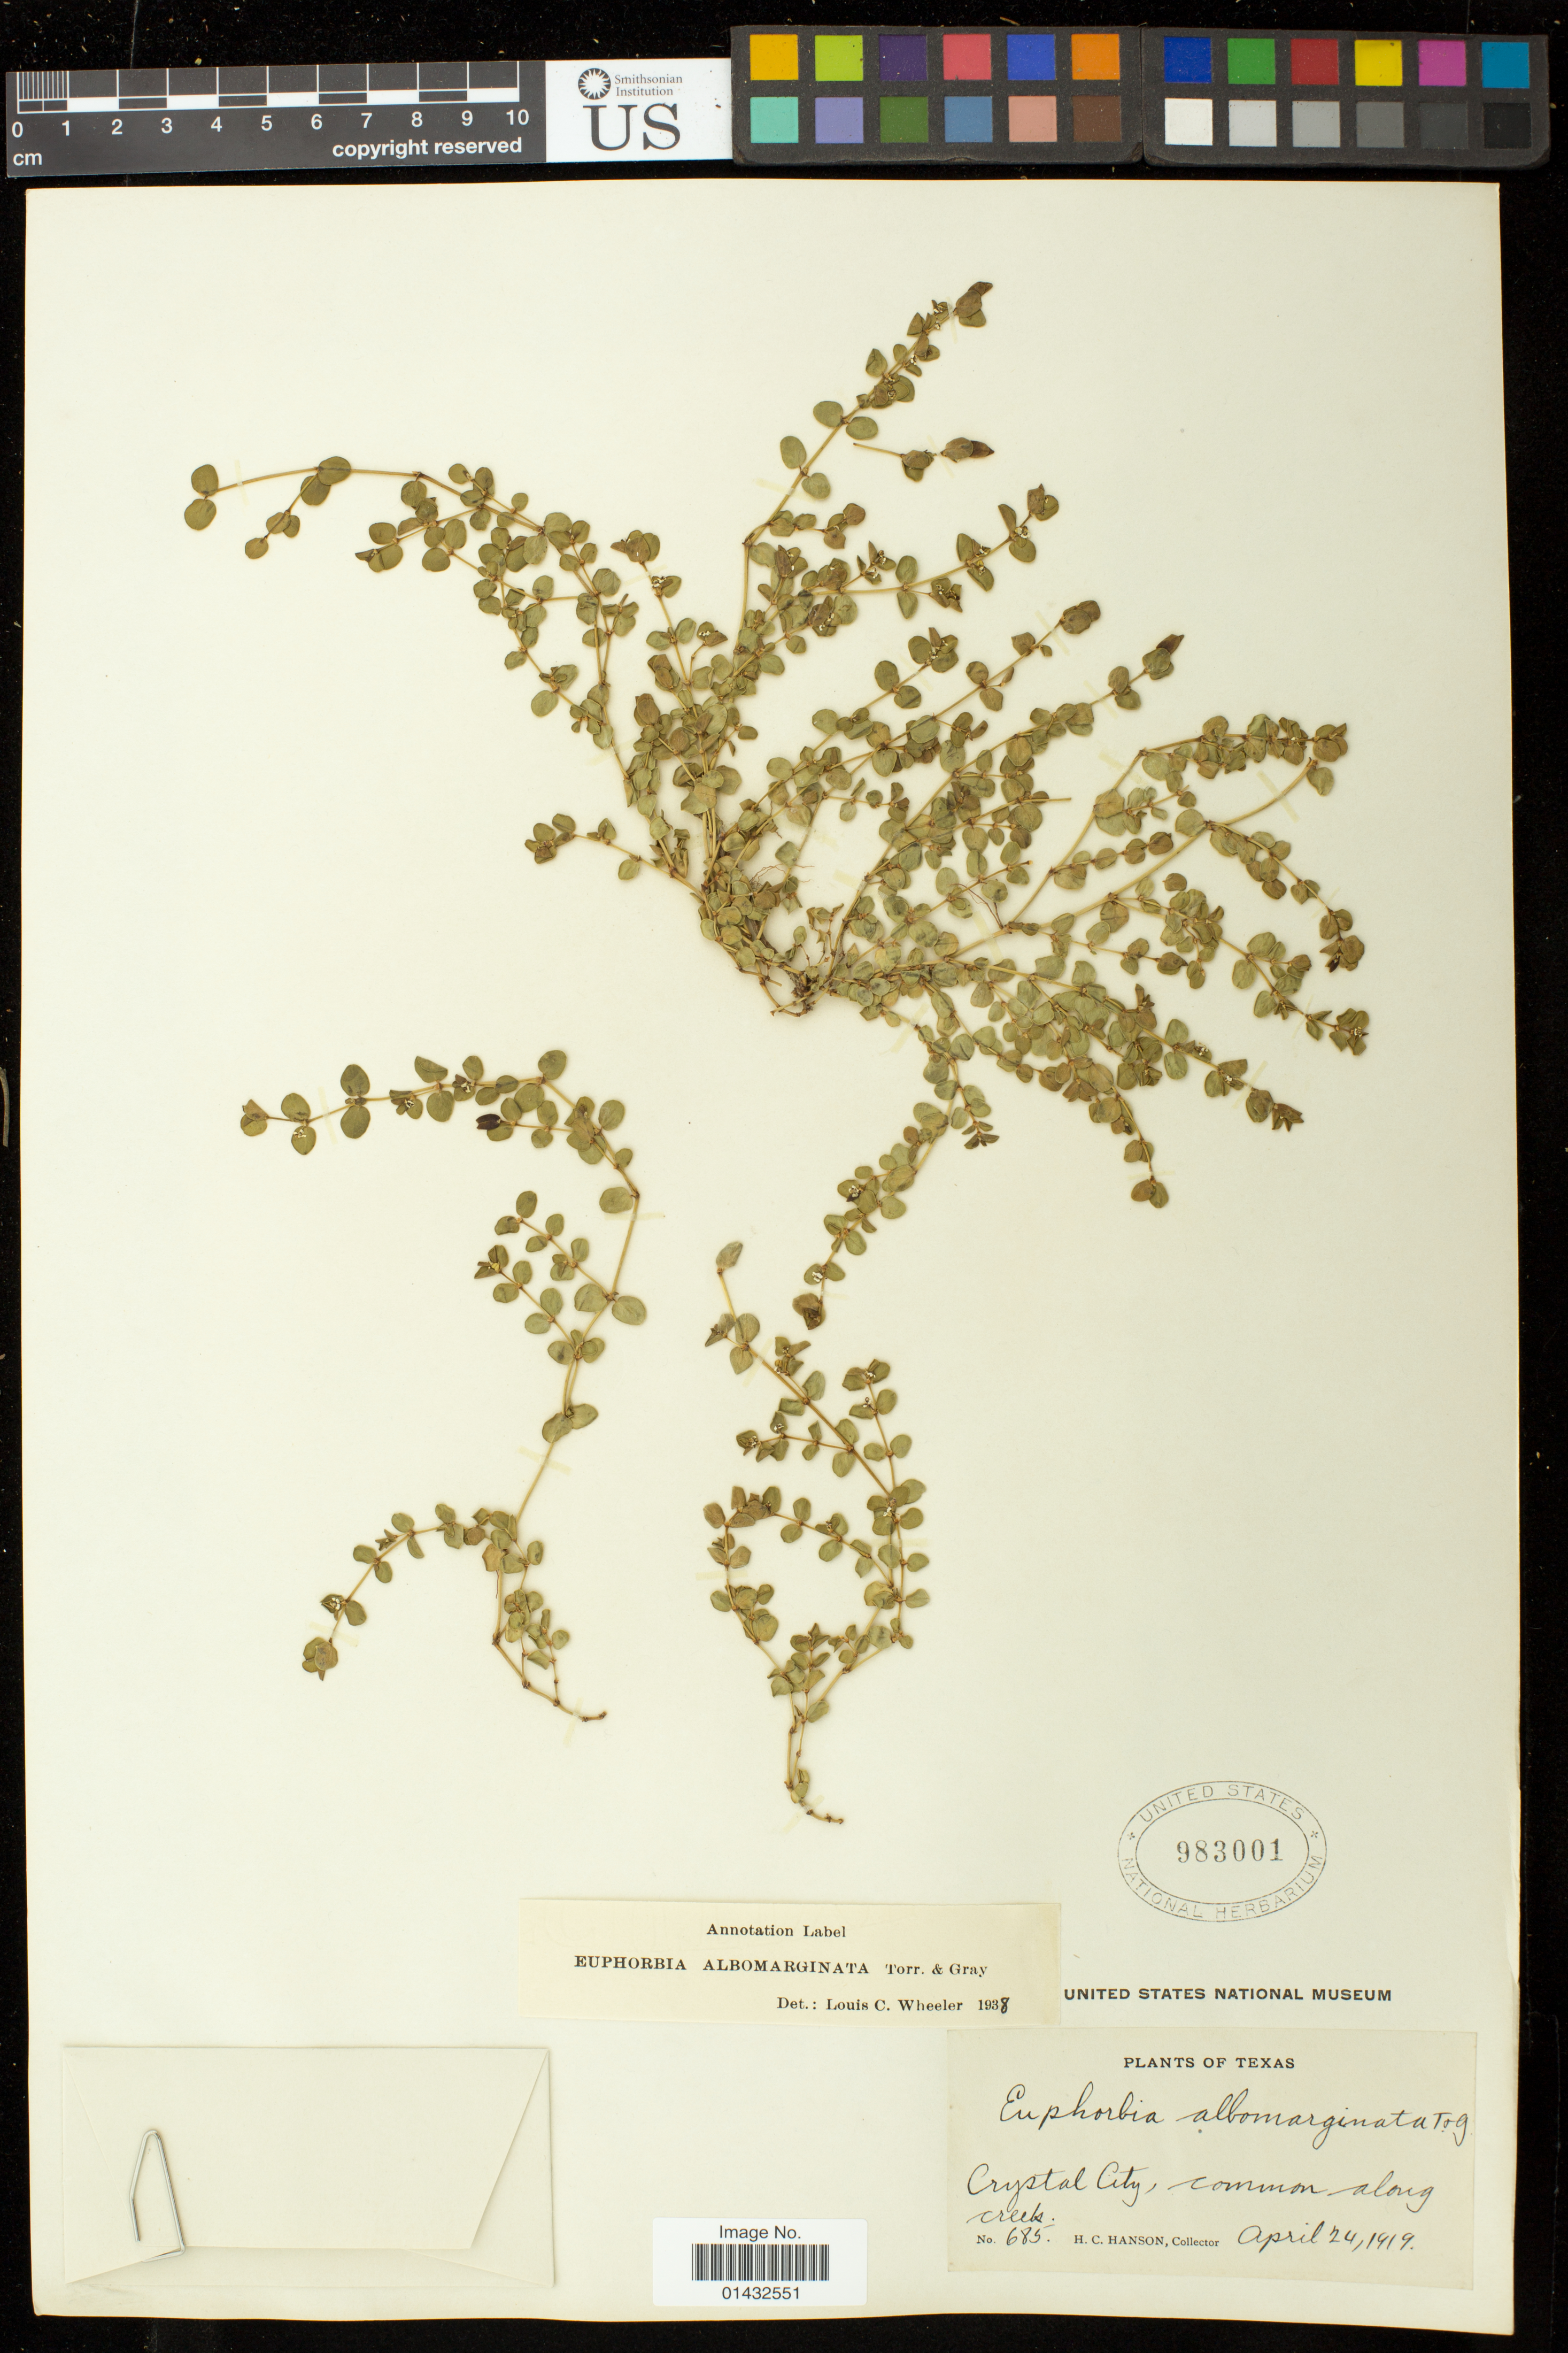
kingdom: Plantae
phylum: Tracheophyta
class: Magnoliopsida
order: Malpighiales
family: Euphorbiaceae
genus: Euphorbia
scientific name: Euphorbia albomarginata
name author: Torr. & A. Gray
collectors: H. Hanson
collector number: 685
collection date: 1919-04-24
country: United States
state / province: Texas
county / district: Zavala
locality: Crystal City, along creek.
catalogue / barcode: US 983001